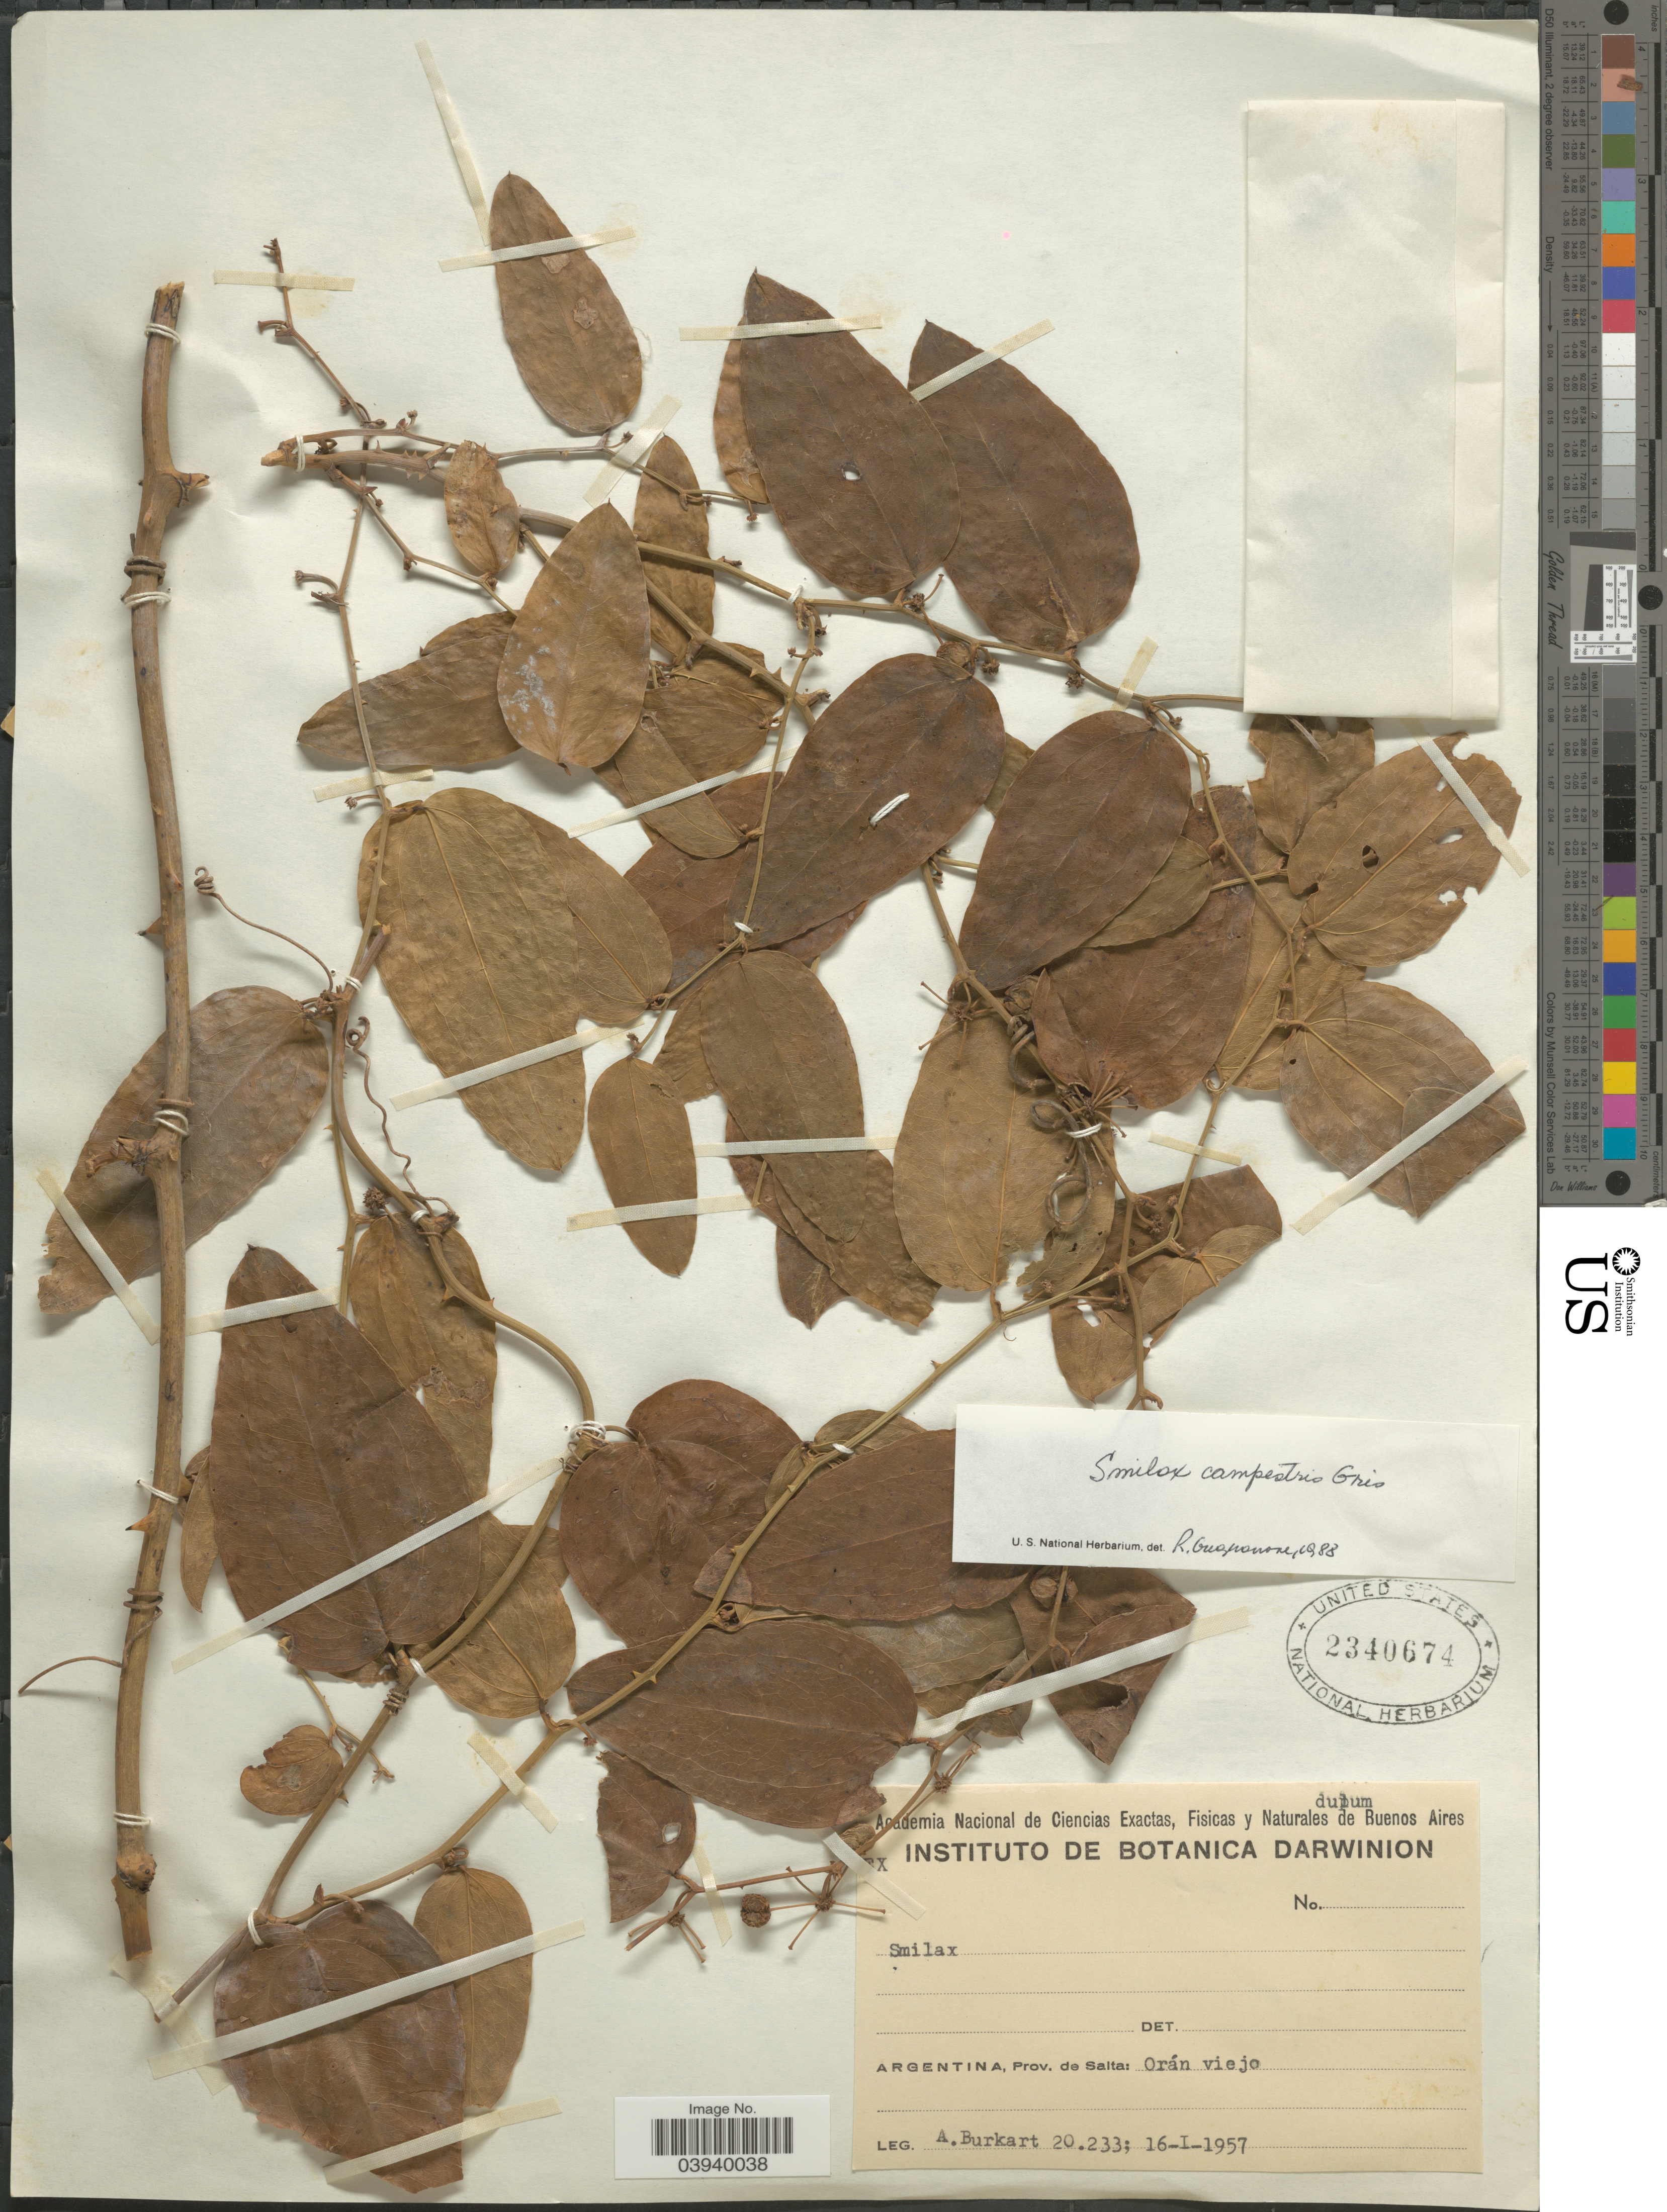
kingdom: Plantae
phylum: Tracheophyta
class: Liliopsida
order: Liliales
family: Smilacaceae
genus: Smilax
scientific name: Smilax campestris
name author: Griseb.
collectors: A. E. Burkart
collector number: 20.233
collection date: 1957-01-16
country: Argentina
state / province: Salta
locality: Orán viejo.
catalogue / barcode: US 2340674